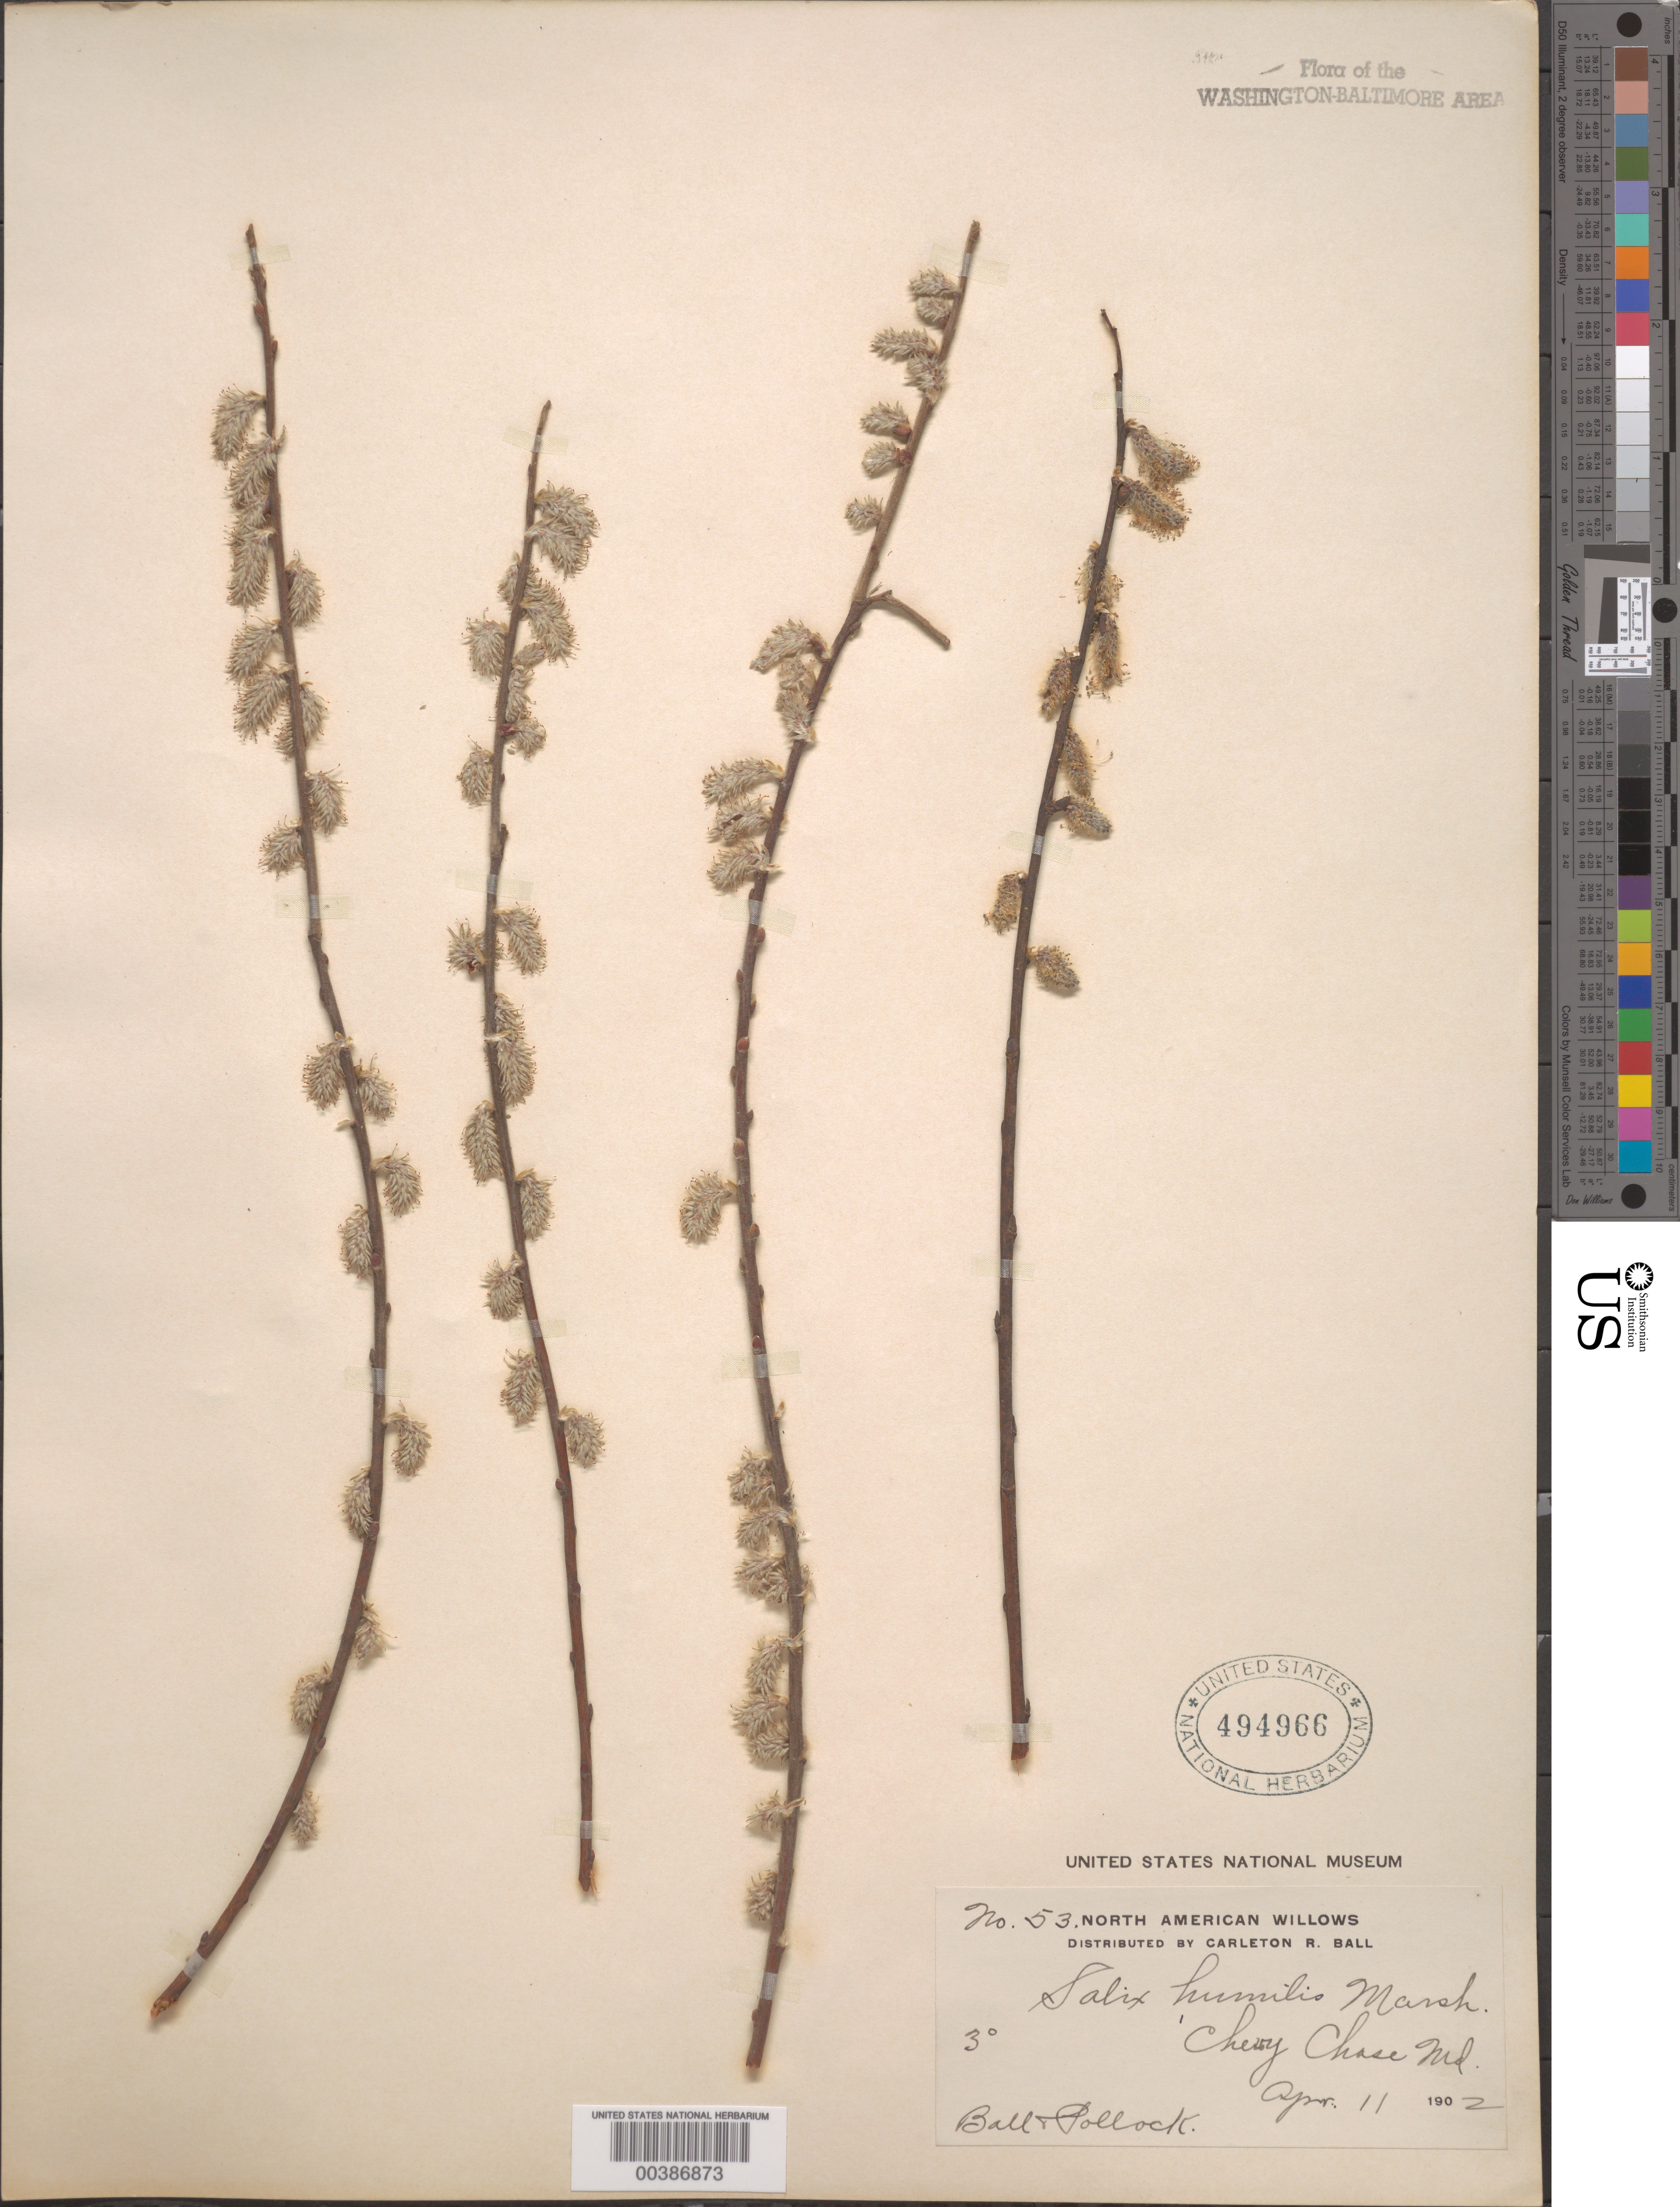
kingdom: Plantae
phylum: Tracheophyta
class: Magnoliopsida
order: Malpighiales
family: Salicaceae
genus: Salix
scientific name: Salix humilis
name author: Marshall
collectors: C. R. Ball & -. Pollock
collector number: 53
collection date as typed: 11 Apr 1902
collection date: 1902-04-11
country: United States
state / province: Maryland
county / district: Montgomery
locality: Chevy Chase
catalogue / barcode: US 494966